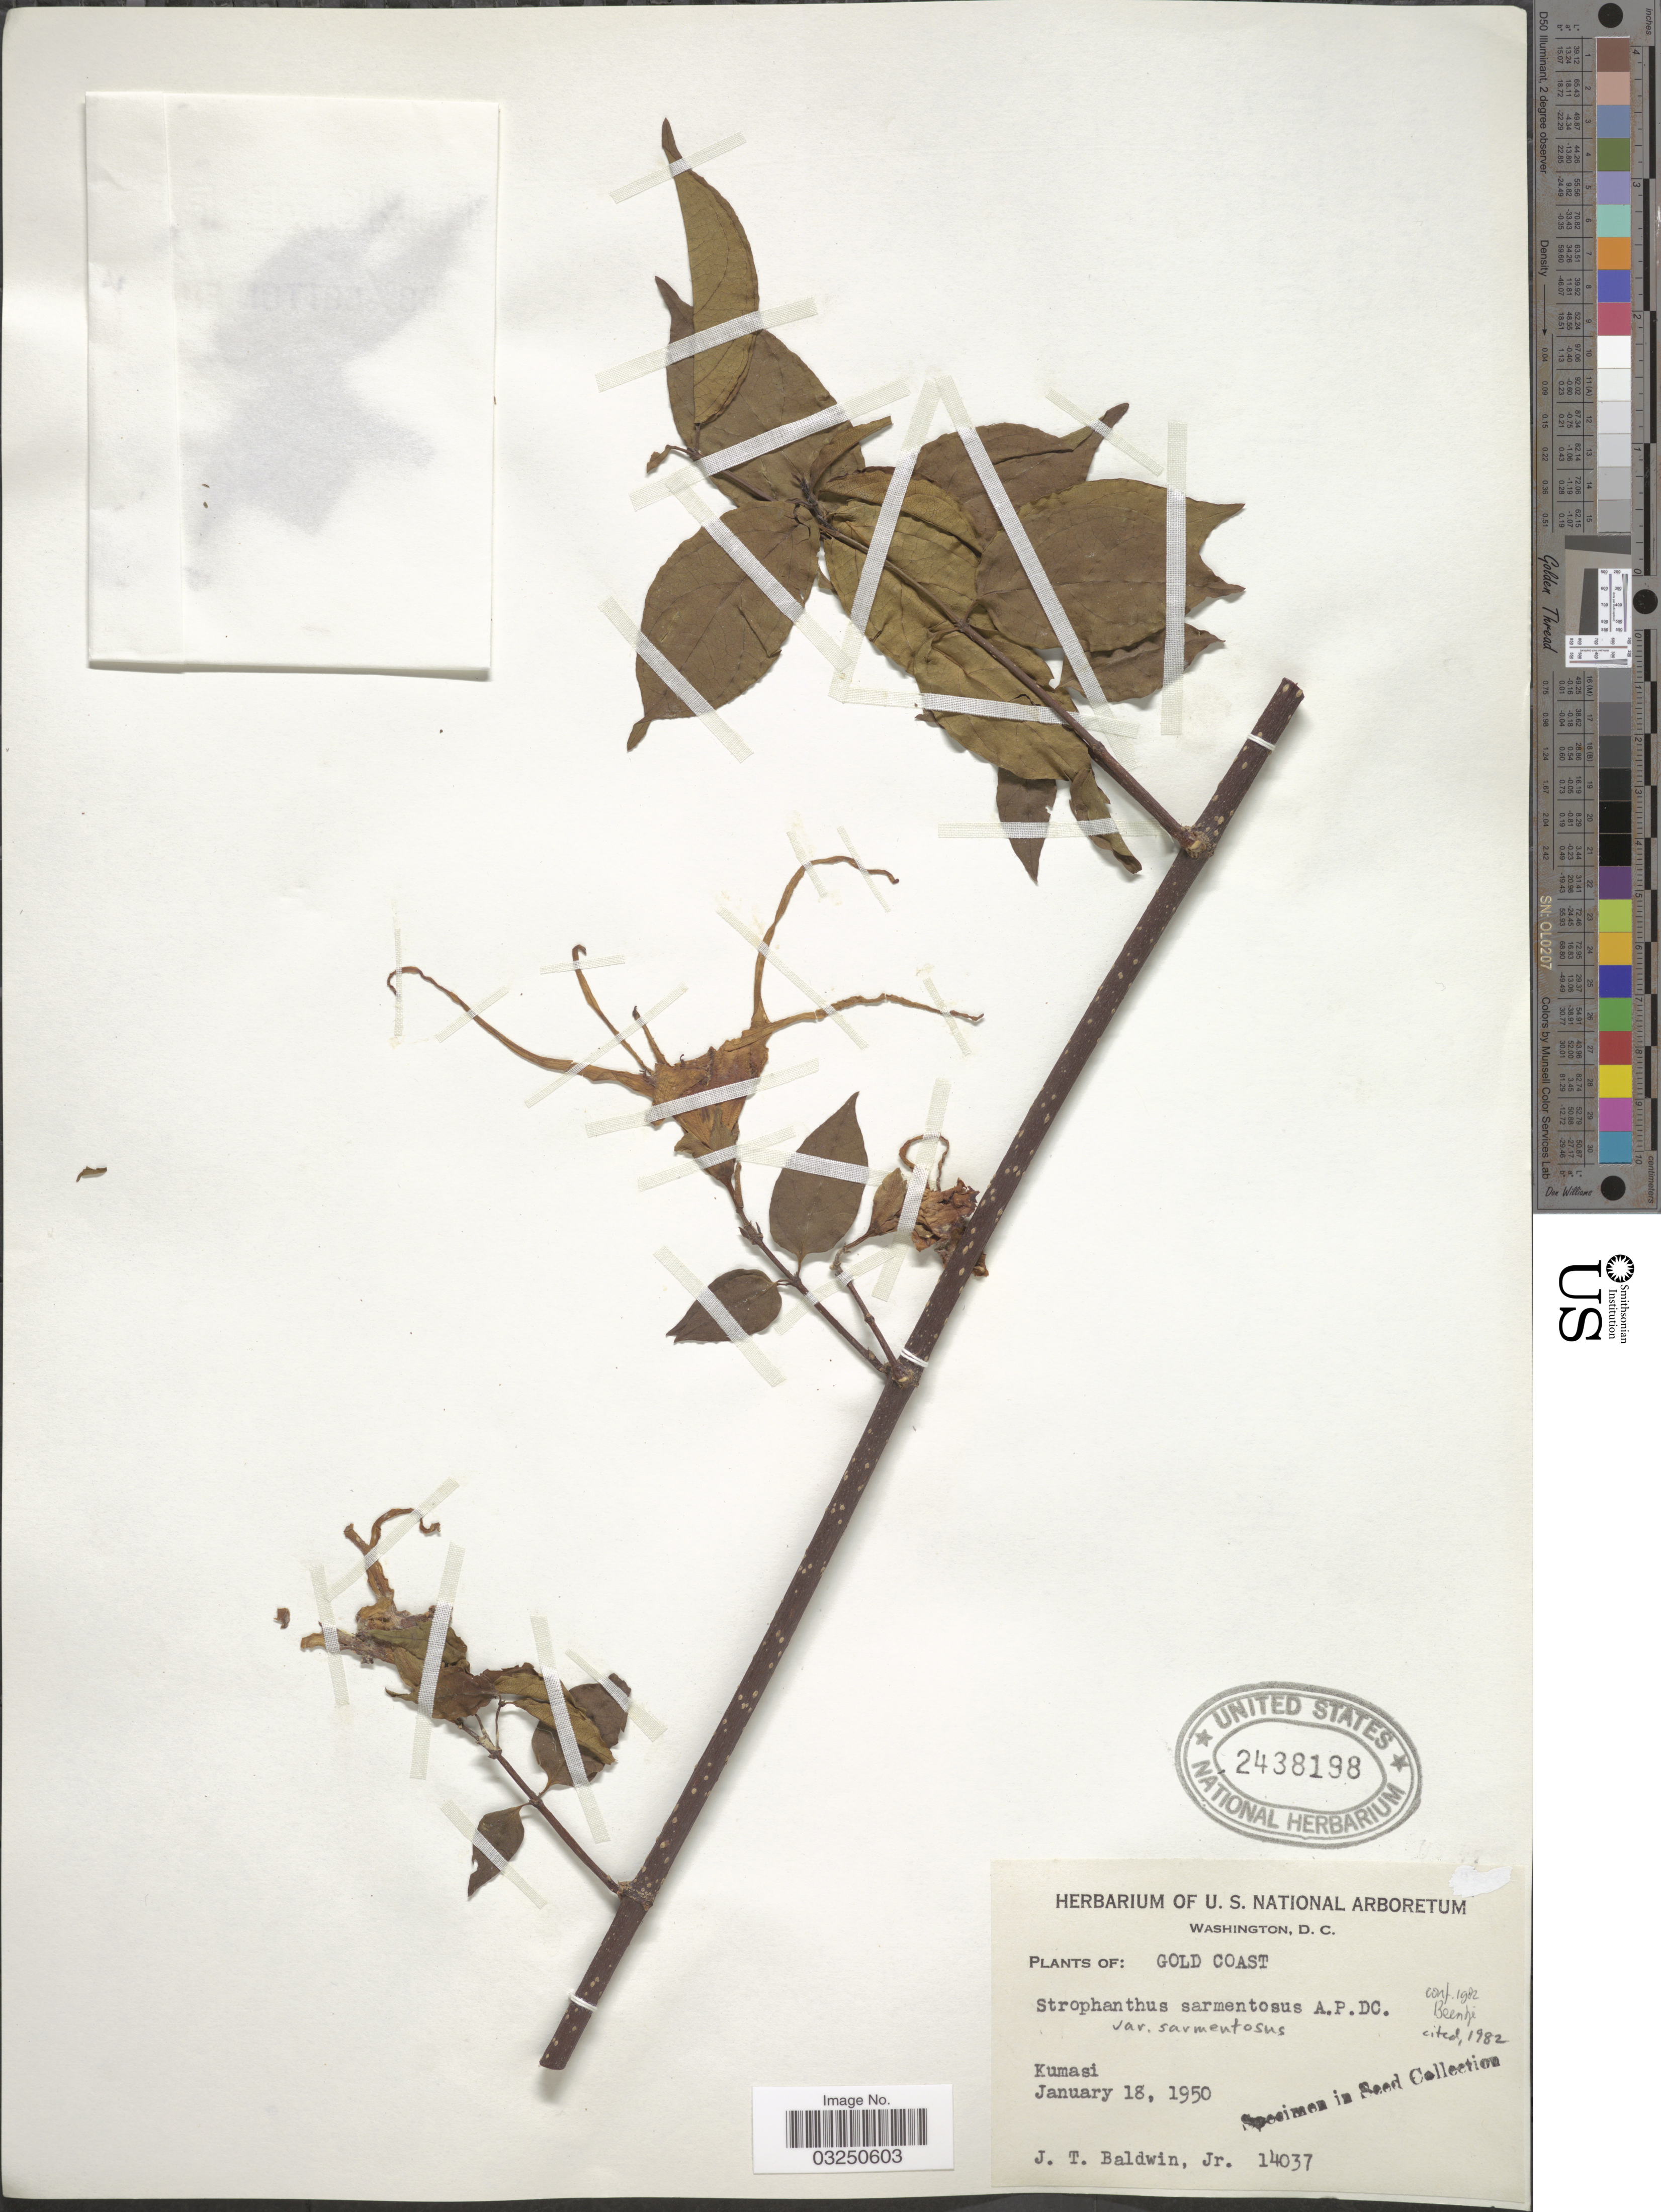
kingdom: Plantae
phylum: Tracheophyta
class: Magnoliopsida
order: Gentianales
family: Apocynaceae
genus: Strophanthus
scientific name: Strophanthus sarmentosus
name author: DC.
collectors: J. T. Baldwin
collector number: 14037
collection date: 1950-01-18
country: Ghana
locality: Gold Coast. Kumasi.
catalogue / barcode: US 2438198